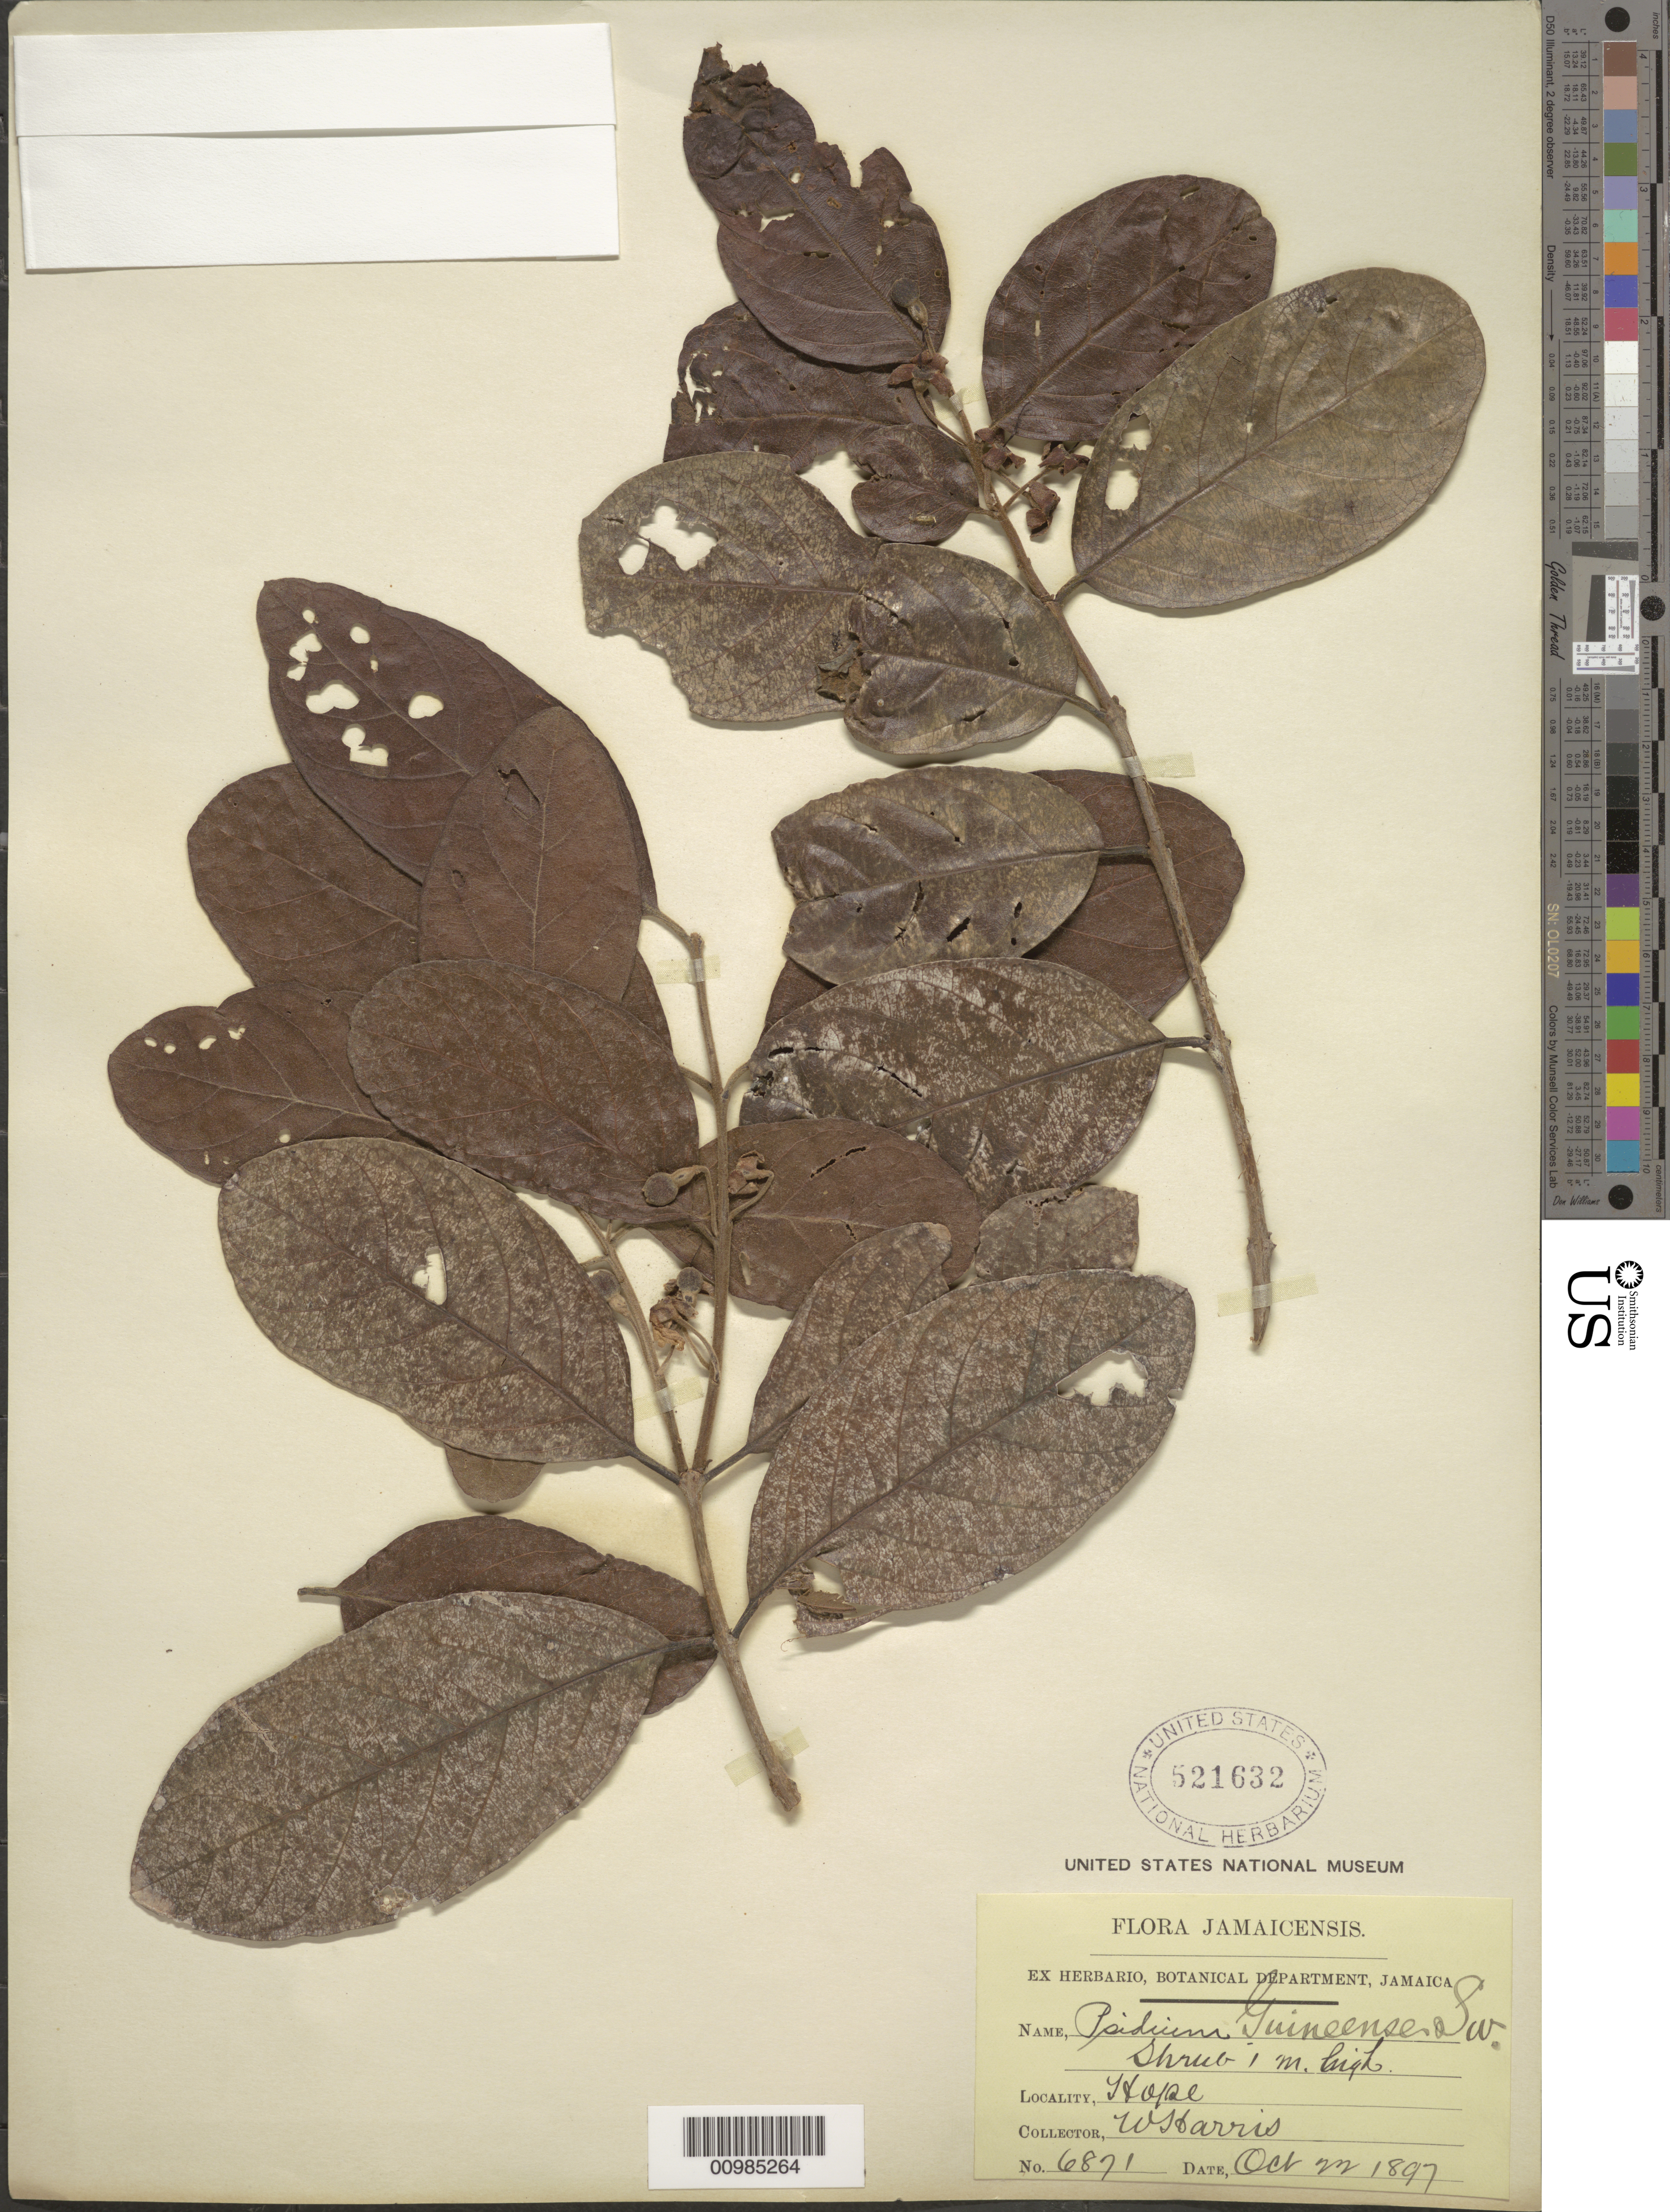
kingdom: Plantae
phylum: Tracheophyta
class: Magnoliopsida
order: Myrtales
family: Myrtaceae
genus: Psidium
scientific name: Psidium guajava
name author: L.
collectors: W. H. Harris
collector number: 6871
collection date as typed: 22 Oct 1897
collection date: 1897-10-22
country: Jamaica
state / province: Kingston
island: Jamaica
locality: Hope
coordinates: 0 N, 0 E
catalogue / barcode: US 521632